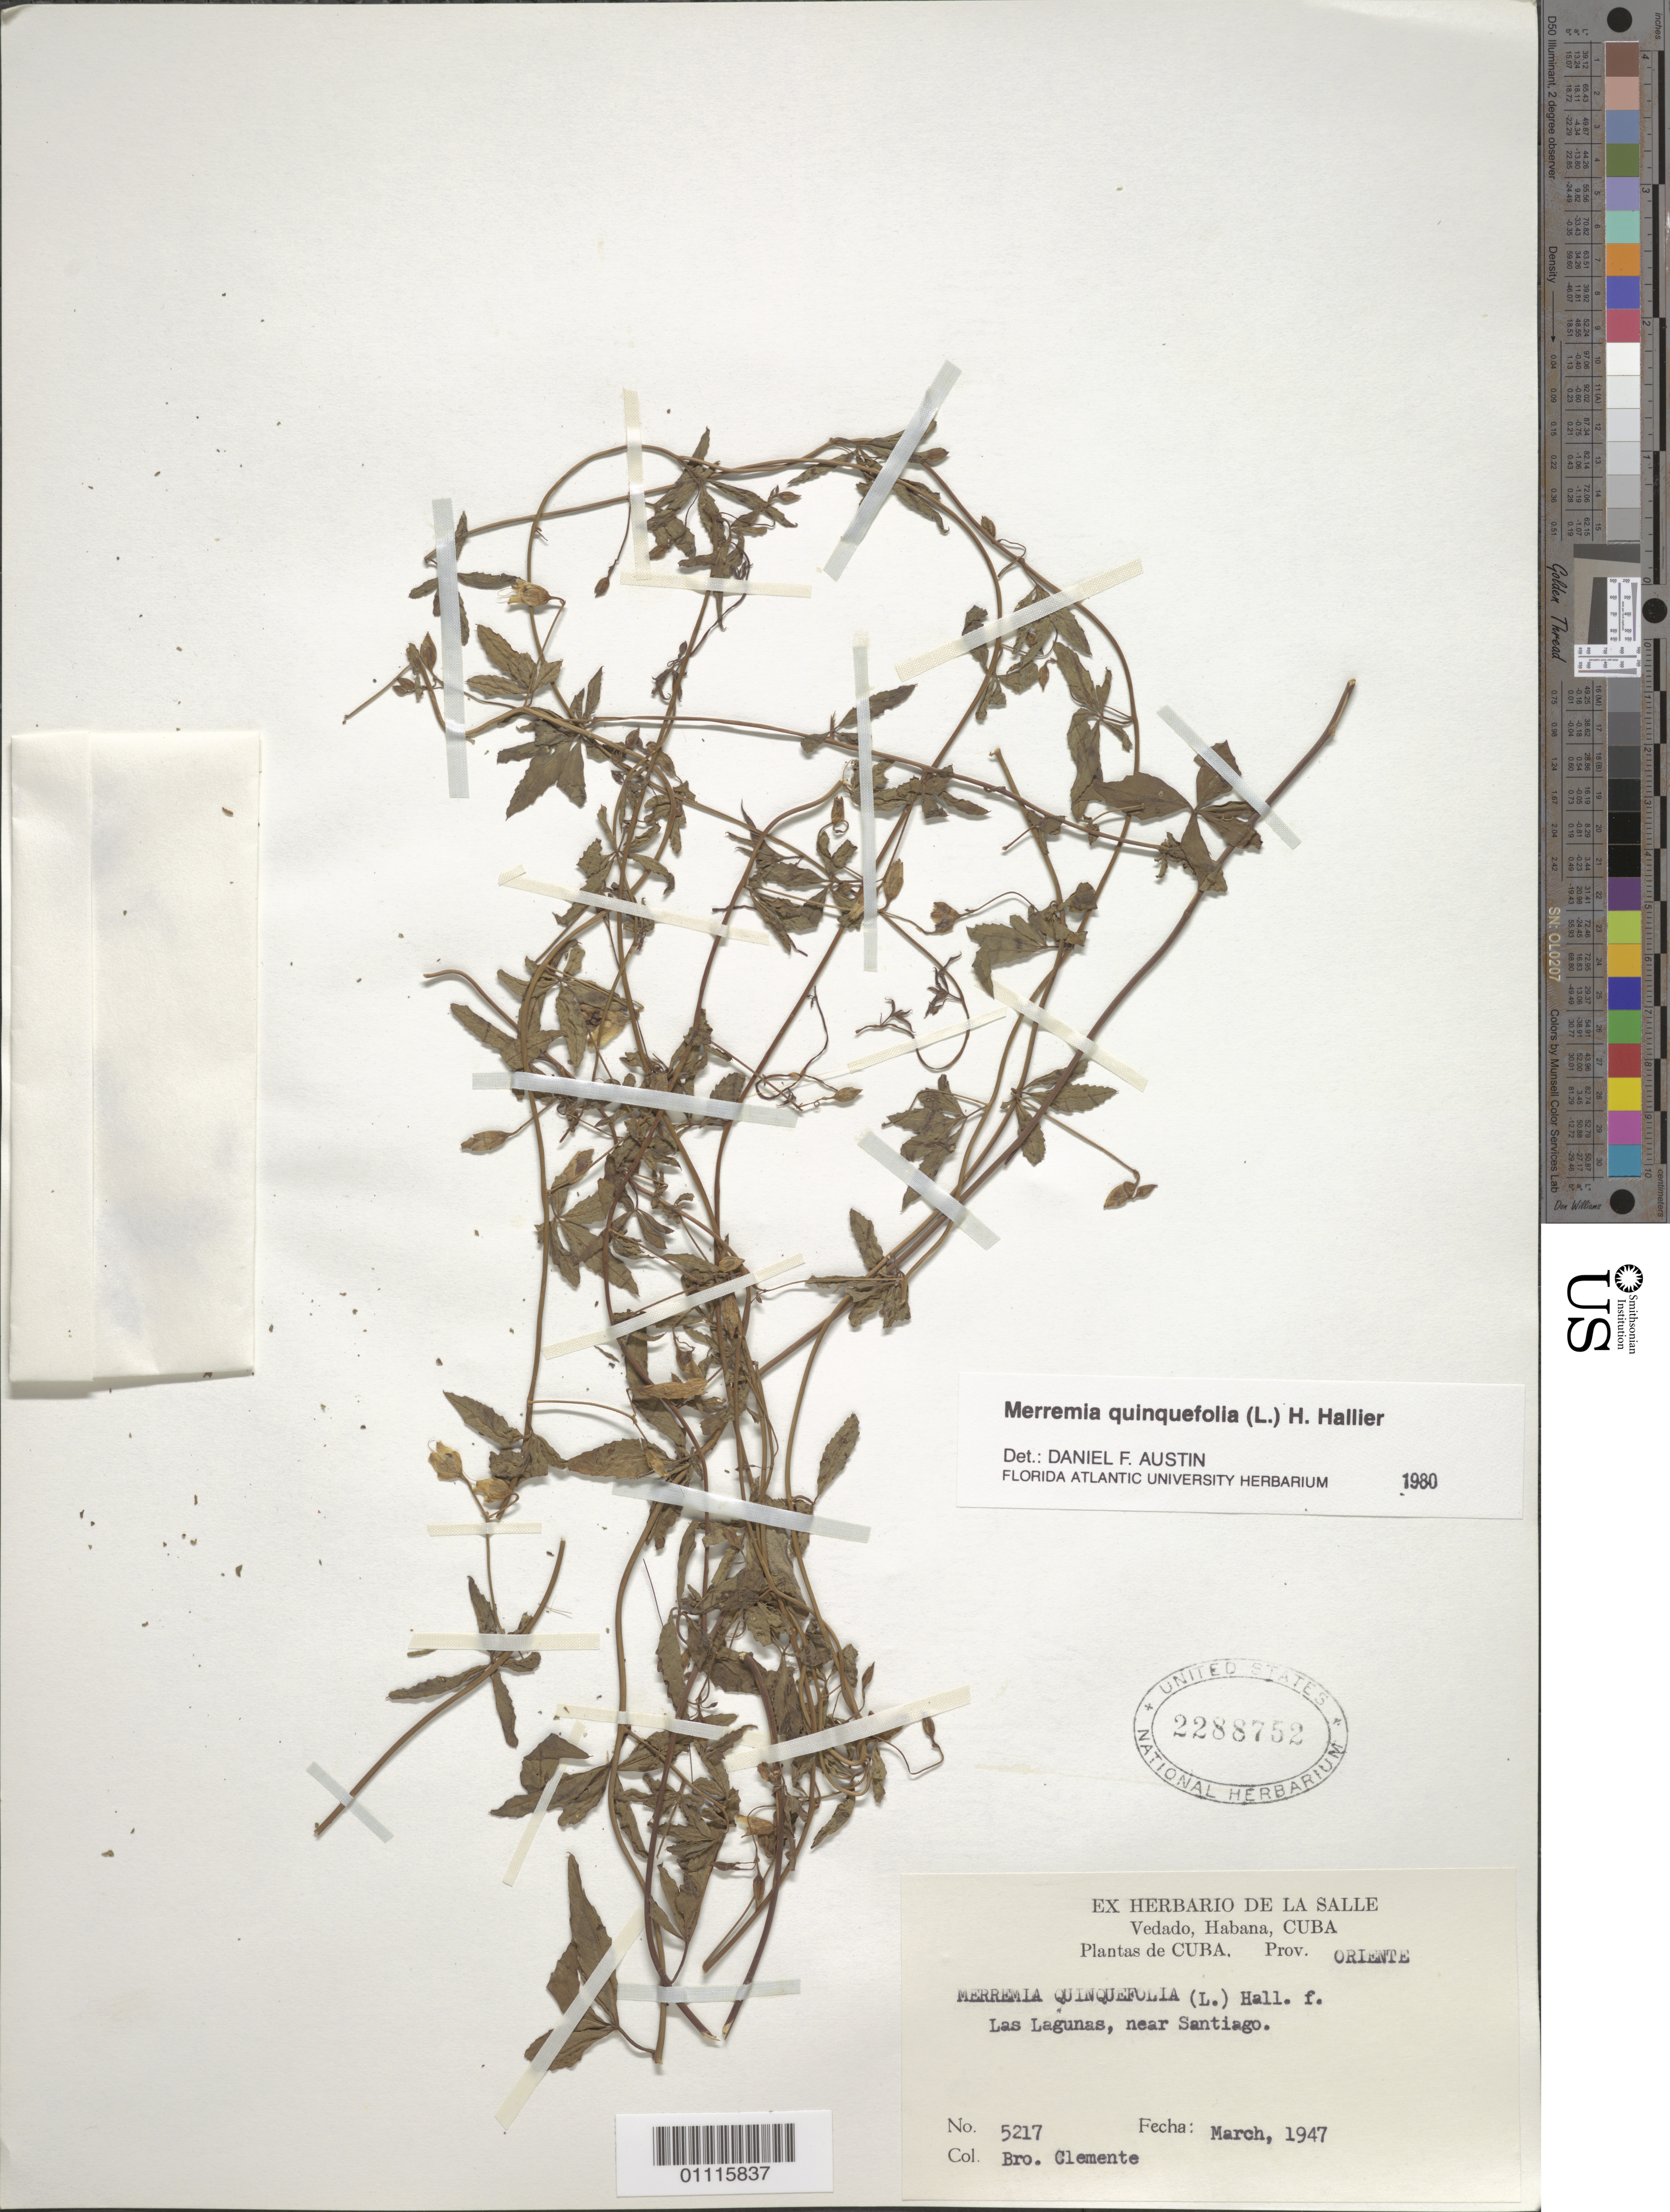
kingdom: Plantae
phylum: Tracheophyta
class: Magnoliopsida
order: Solanales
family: Convolvulaceae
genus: Distimake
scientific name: Distimake quinquefolius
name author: (L.) A. R. Simões & Staples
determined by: Strong, Mark T., (BOT), Smithsonian Institution - National Museum of Natural History (UNITED STATES)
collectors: Bro. Clemente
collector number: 5217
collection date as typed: Mar 1947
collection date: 1947-03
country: Cuba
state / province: Santiago de Cuba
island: Cuba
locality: Las Lagunas, near Santiago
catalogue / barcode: US 2288752